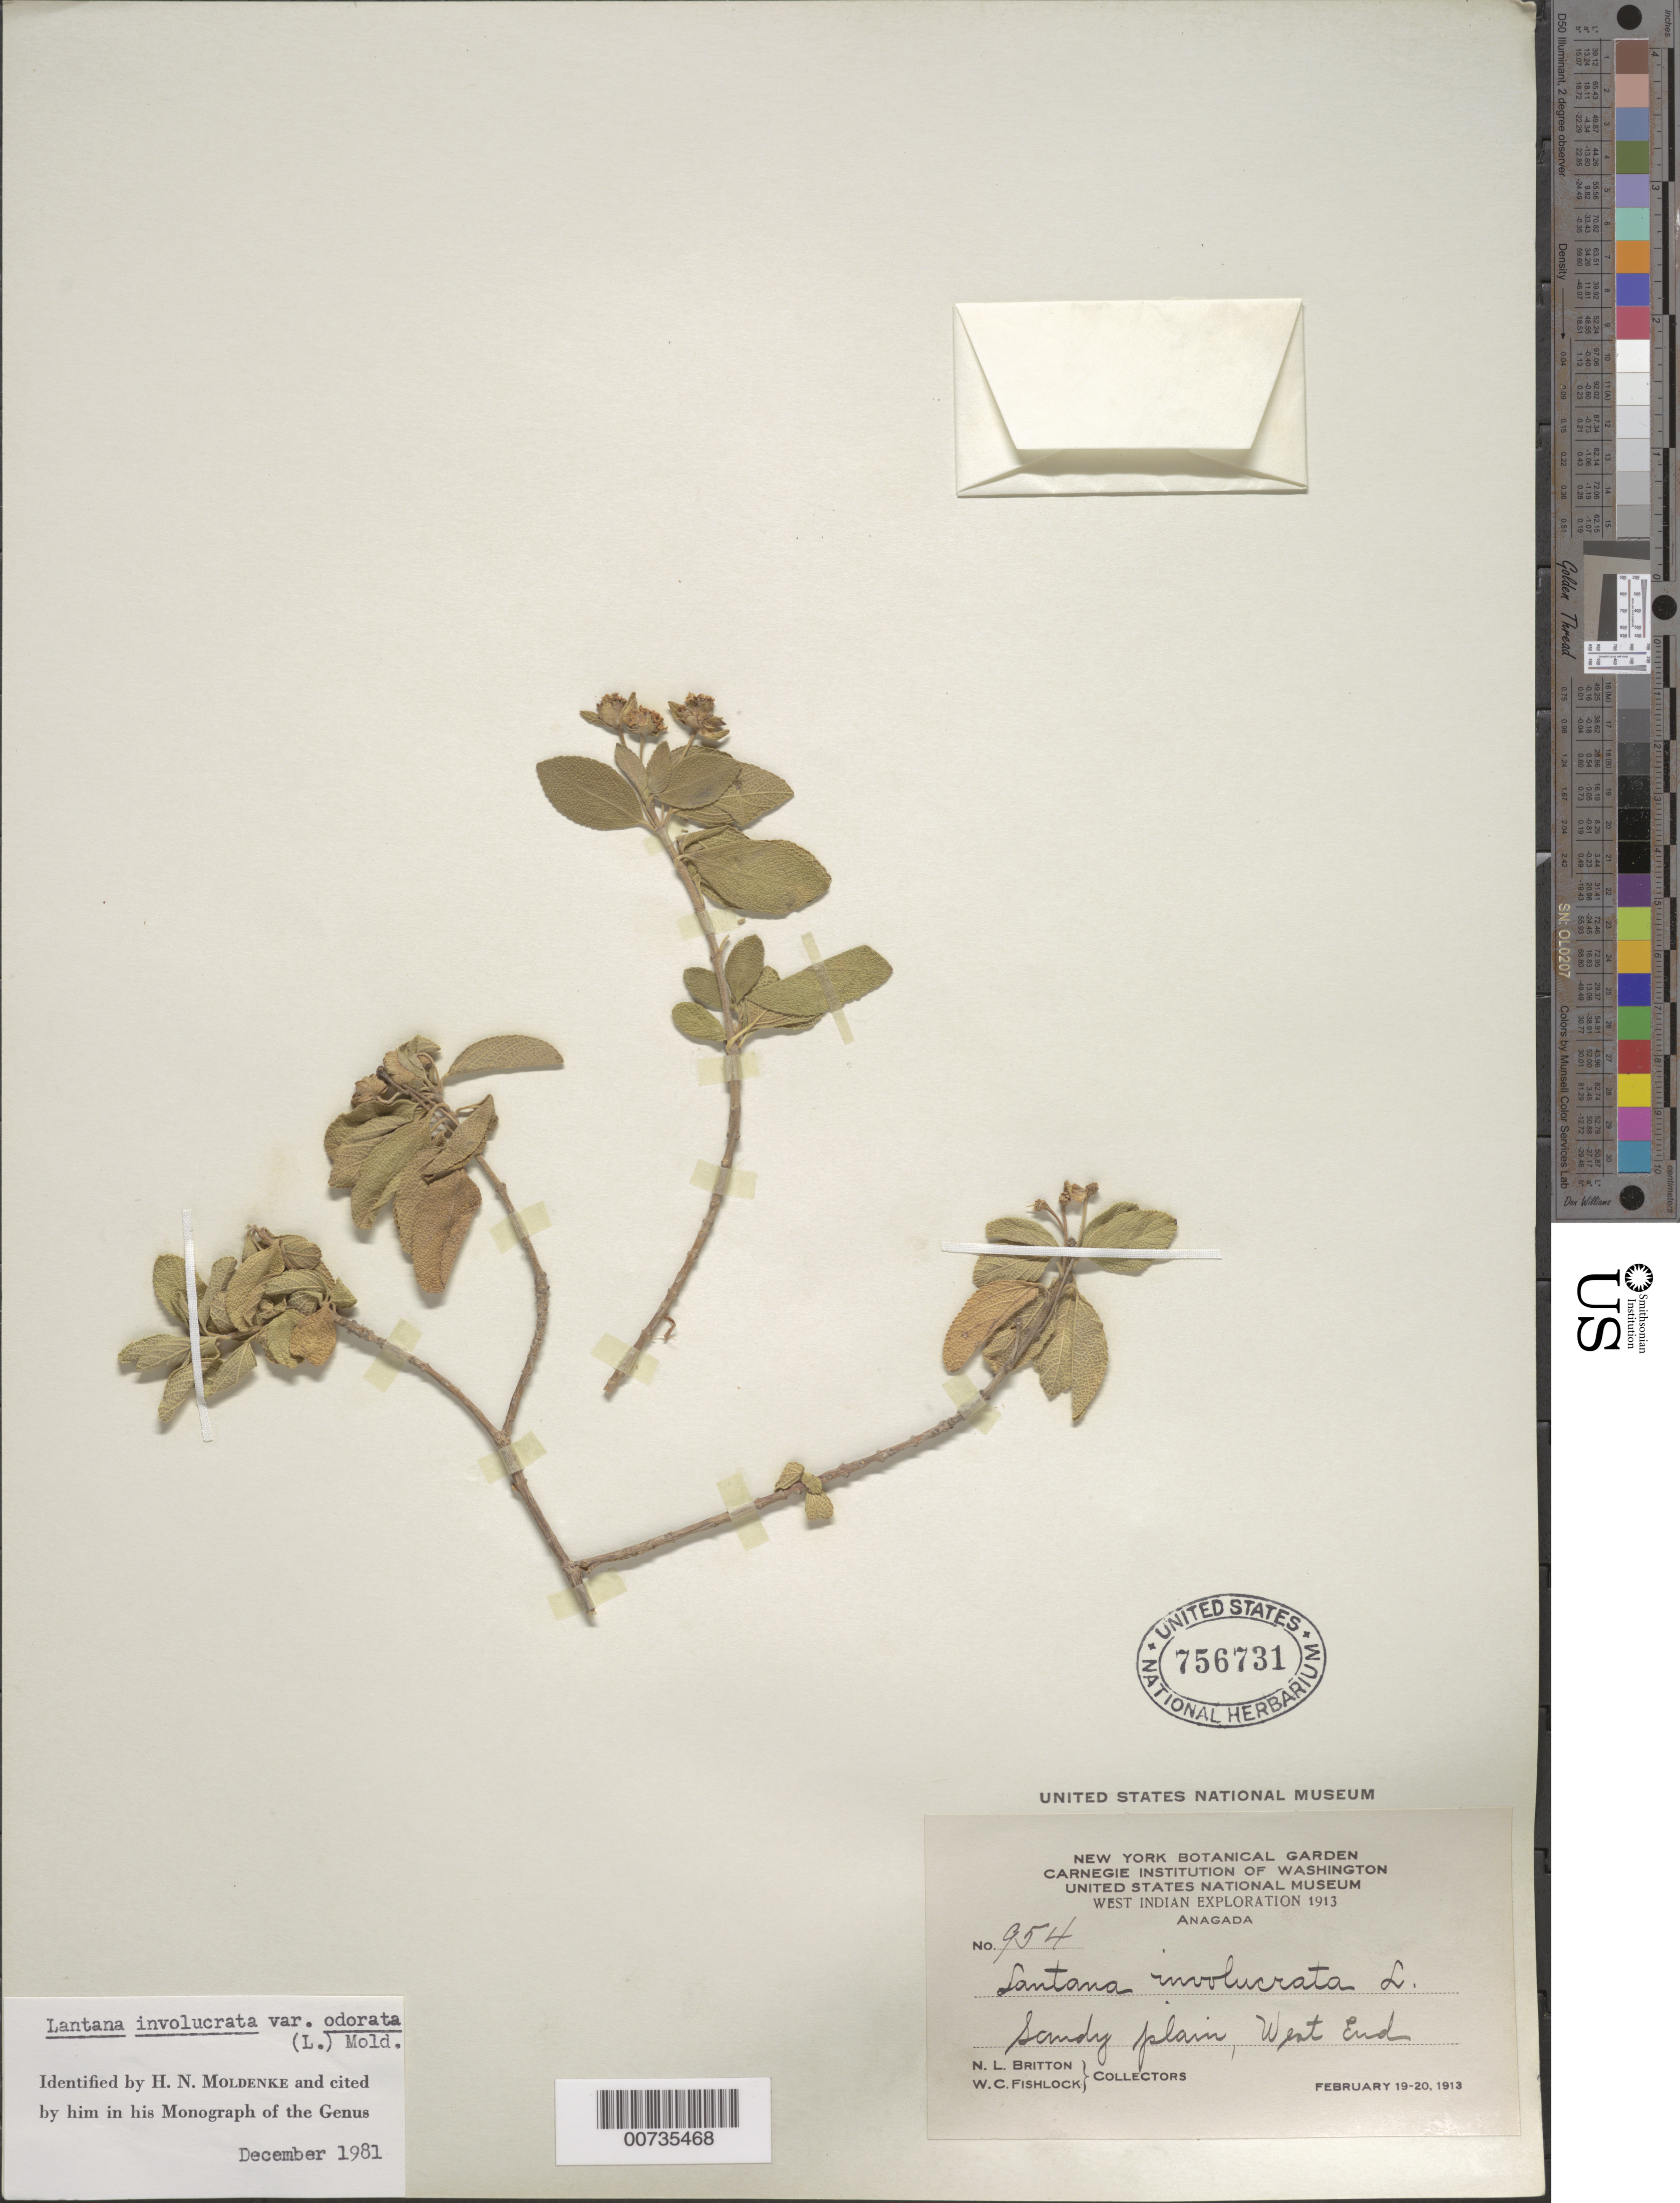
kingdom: Plantae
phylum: Tracheophyta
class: Magnoliopsida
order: Lamiales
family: Verbenaceae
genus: Lantana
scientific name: Lantana involucrata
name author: L.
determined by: Moldenke, H. N.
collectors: N. Britton & W. Fishlock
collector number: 954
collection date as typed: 19 Feb 1913 to 20 Feb 1913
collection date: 1913-02-19/1913-02-20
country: U.S. Virgin Islands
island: Anegada Island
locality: West End.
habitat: Sandy plain.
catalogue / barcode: US 756731